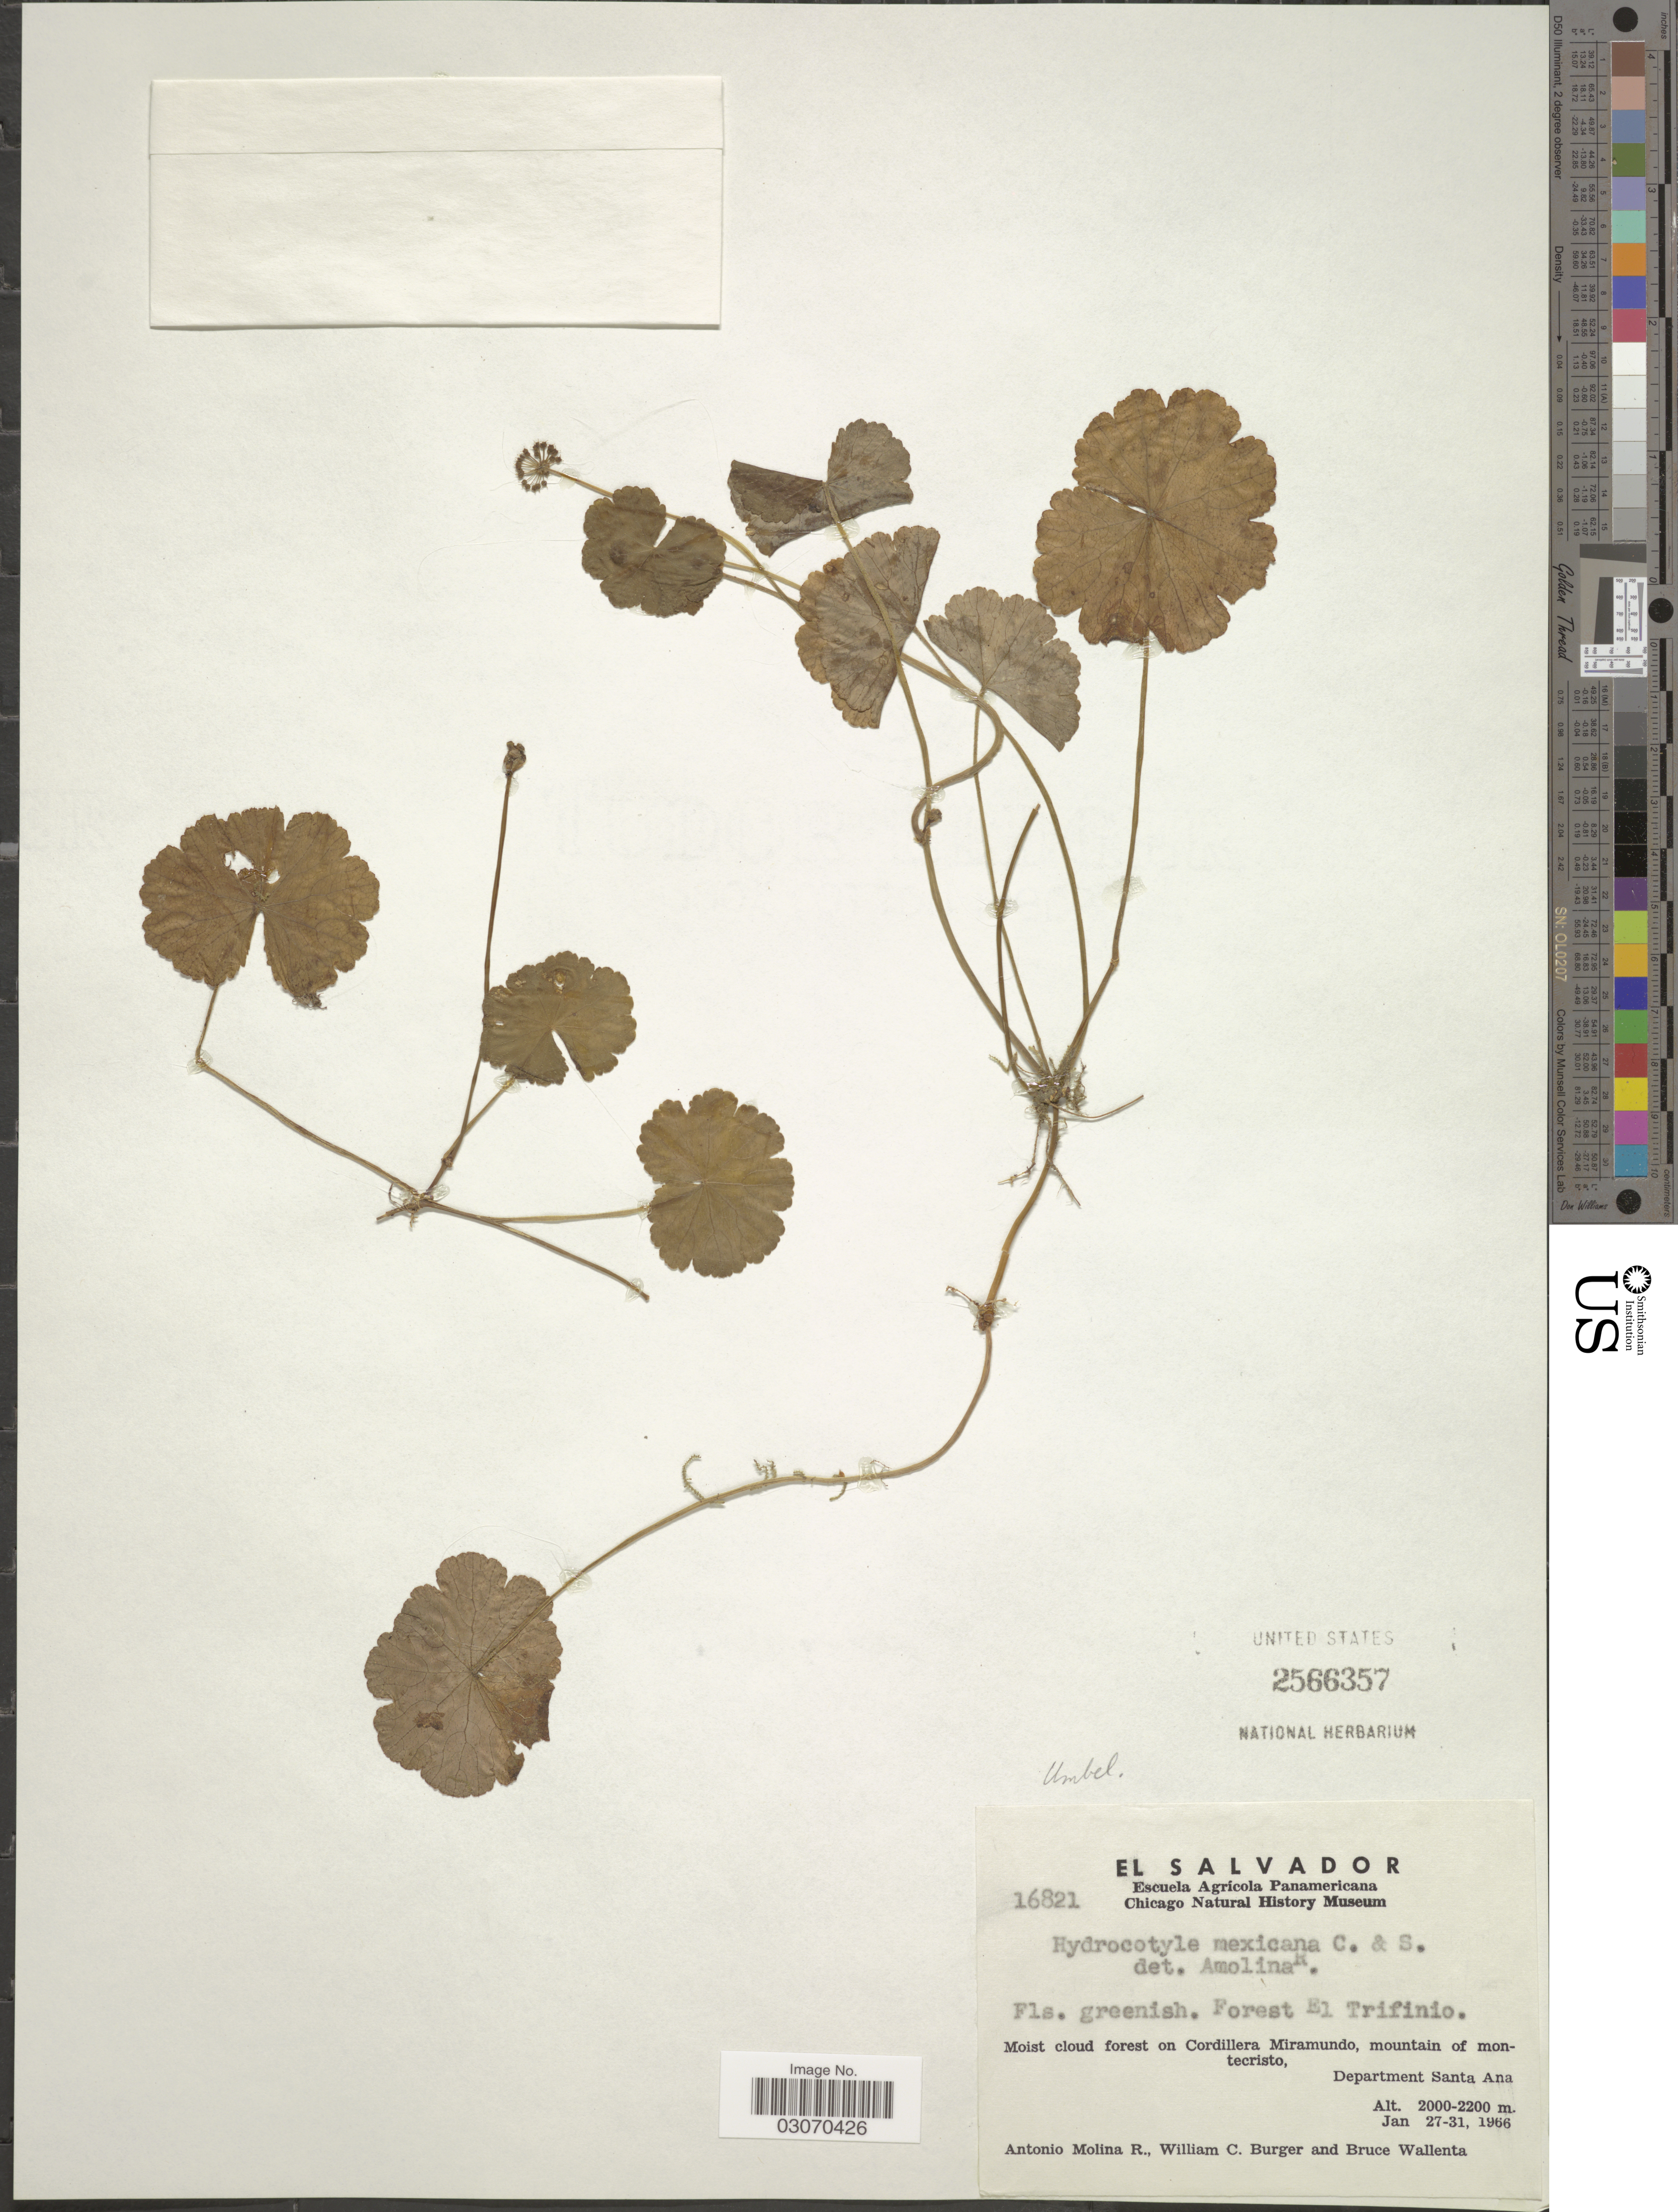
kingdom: Plantae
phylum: Tracheophyta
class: Magnoliopsida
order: Apiales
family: Araliaceae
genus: Hydrocotyle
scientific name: Hydrocotyle mexicana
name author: Schltdl. & Cham.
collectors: A. Molina R., W. Burger & B. Wallenta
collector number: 16821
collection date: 1966-01-27/1966-01-31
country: El Salvador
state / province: Santa Ana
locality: Forest El Trifinio. Moist cloud forest on Cordillera Miramundo, mountain of montecristo, Department Santa Ana.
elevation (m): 2000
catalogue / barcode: US 2566357